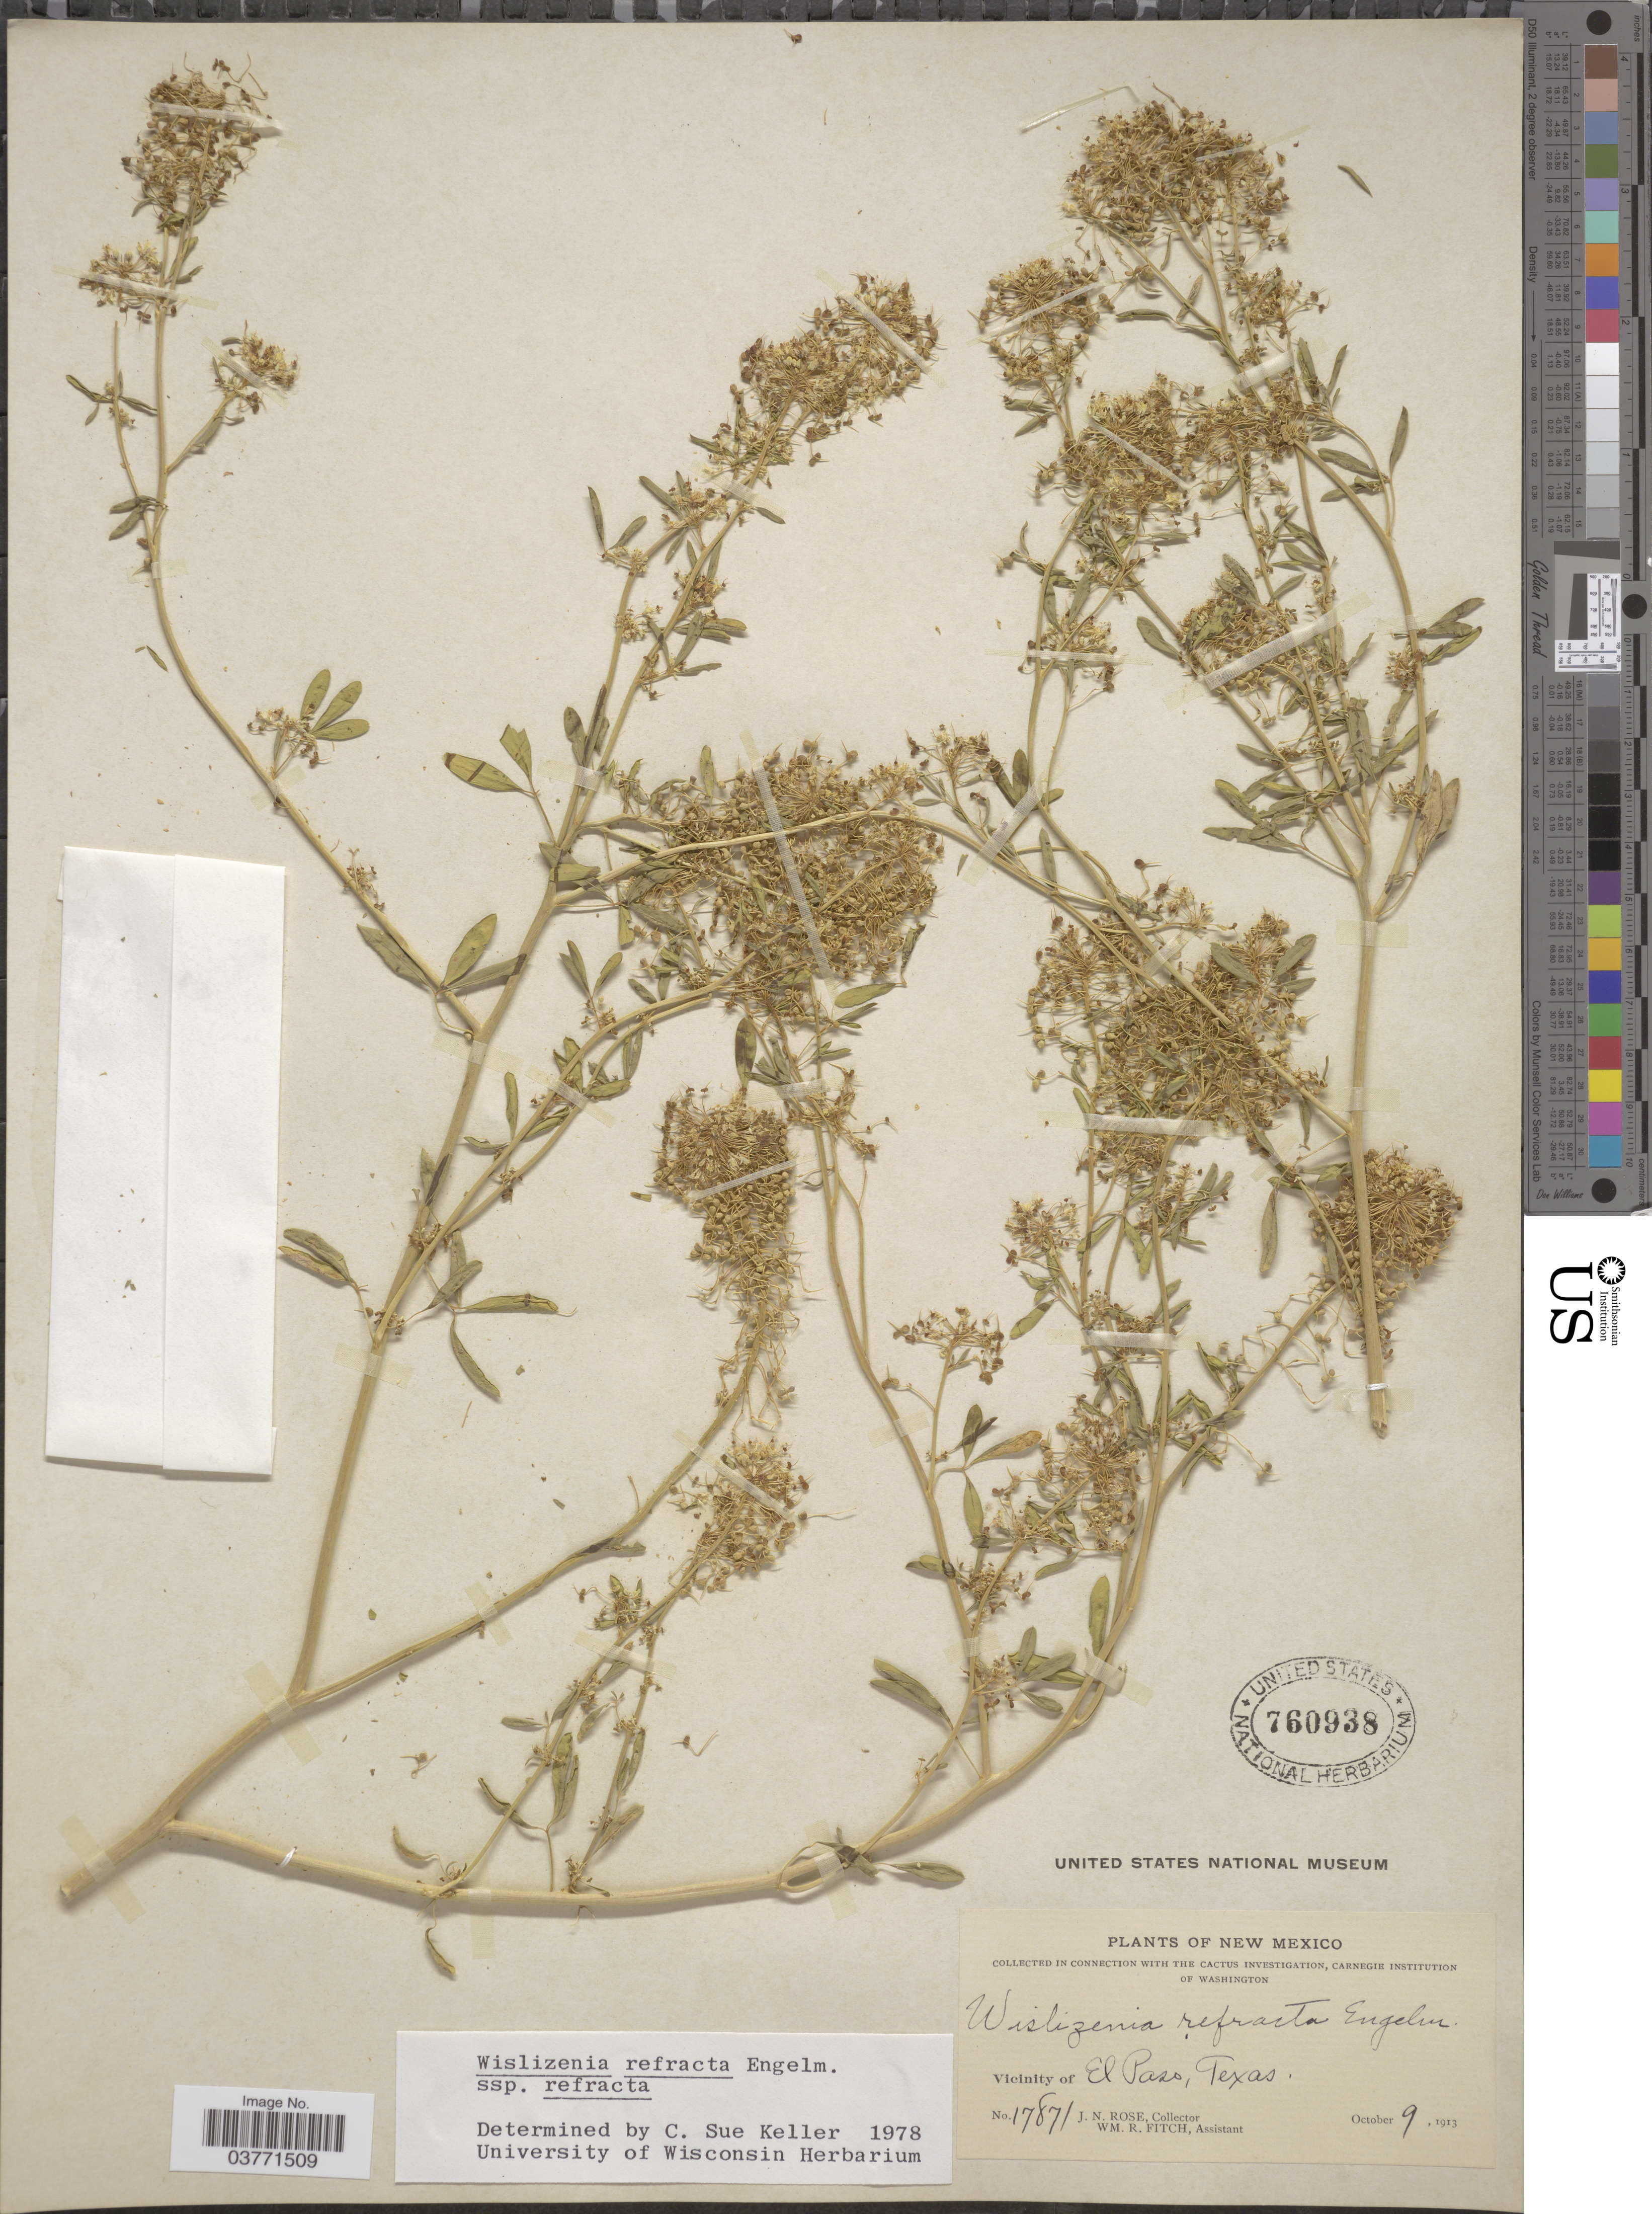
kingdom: Plantae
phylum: Tracheophyta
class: Magnoliopsida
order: Brassicales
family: Cleomaceae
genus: Cleomella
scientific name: Cleomella refracta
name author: (Engelm.) J.C. Hall & Roalson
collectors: J. N. Rose & W. R. Fitch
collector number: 17871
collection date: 1913-10-09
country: United States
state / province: New Mexico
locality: Vicinity of El Paso, Texas.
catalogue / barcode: US 760938